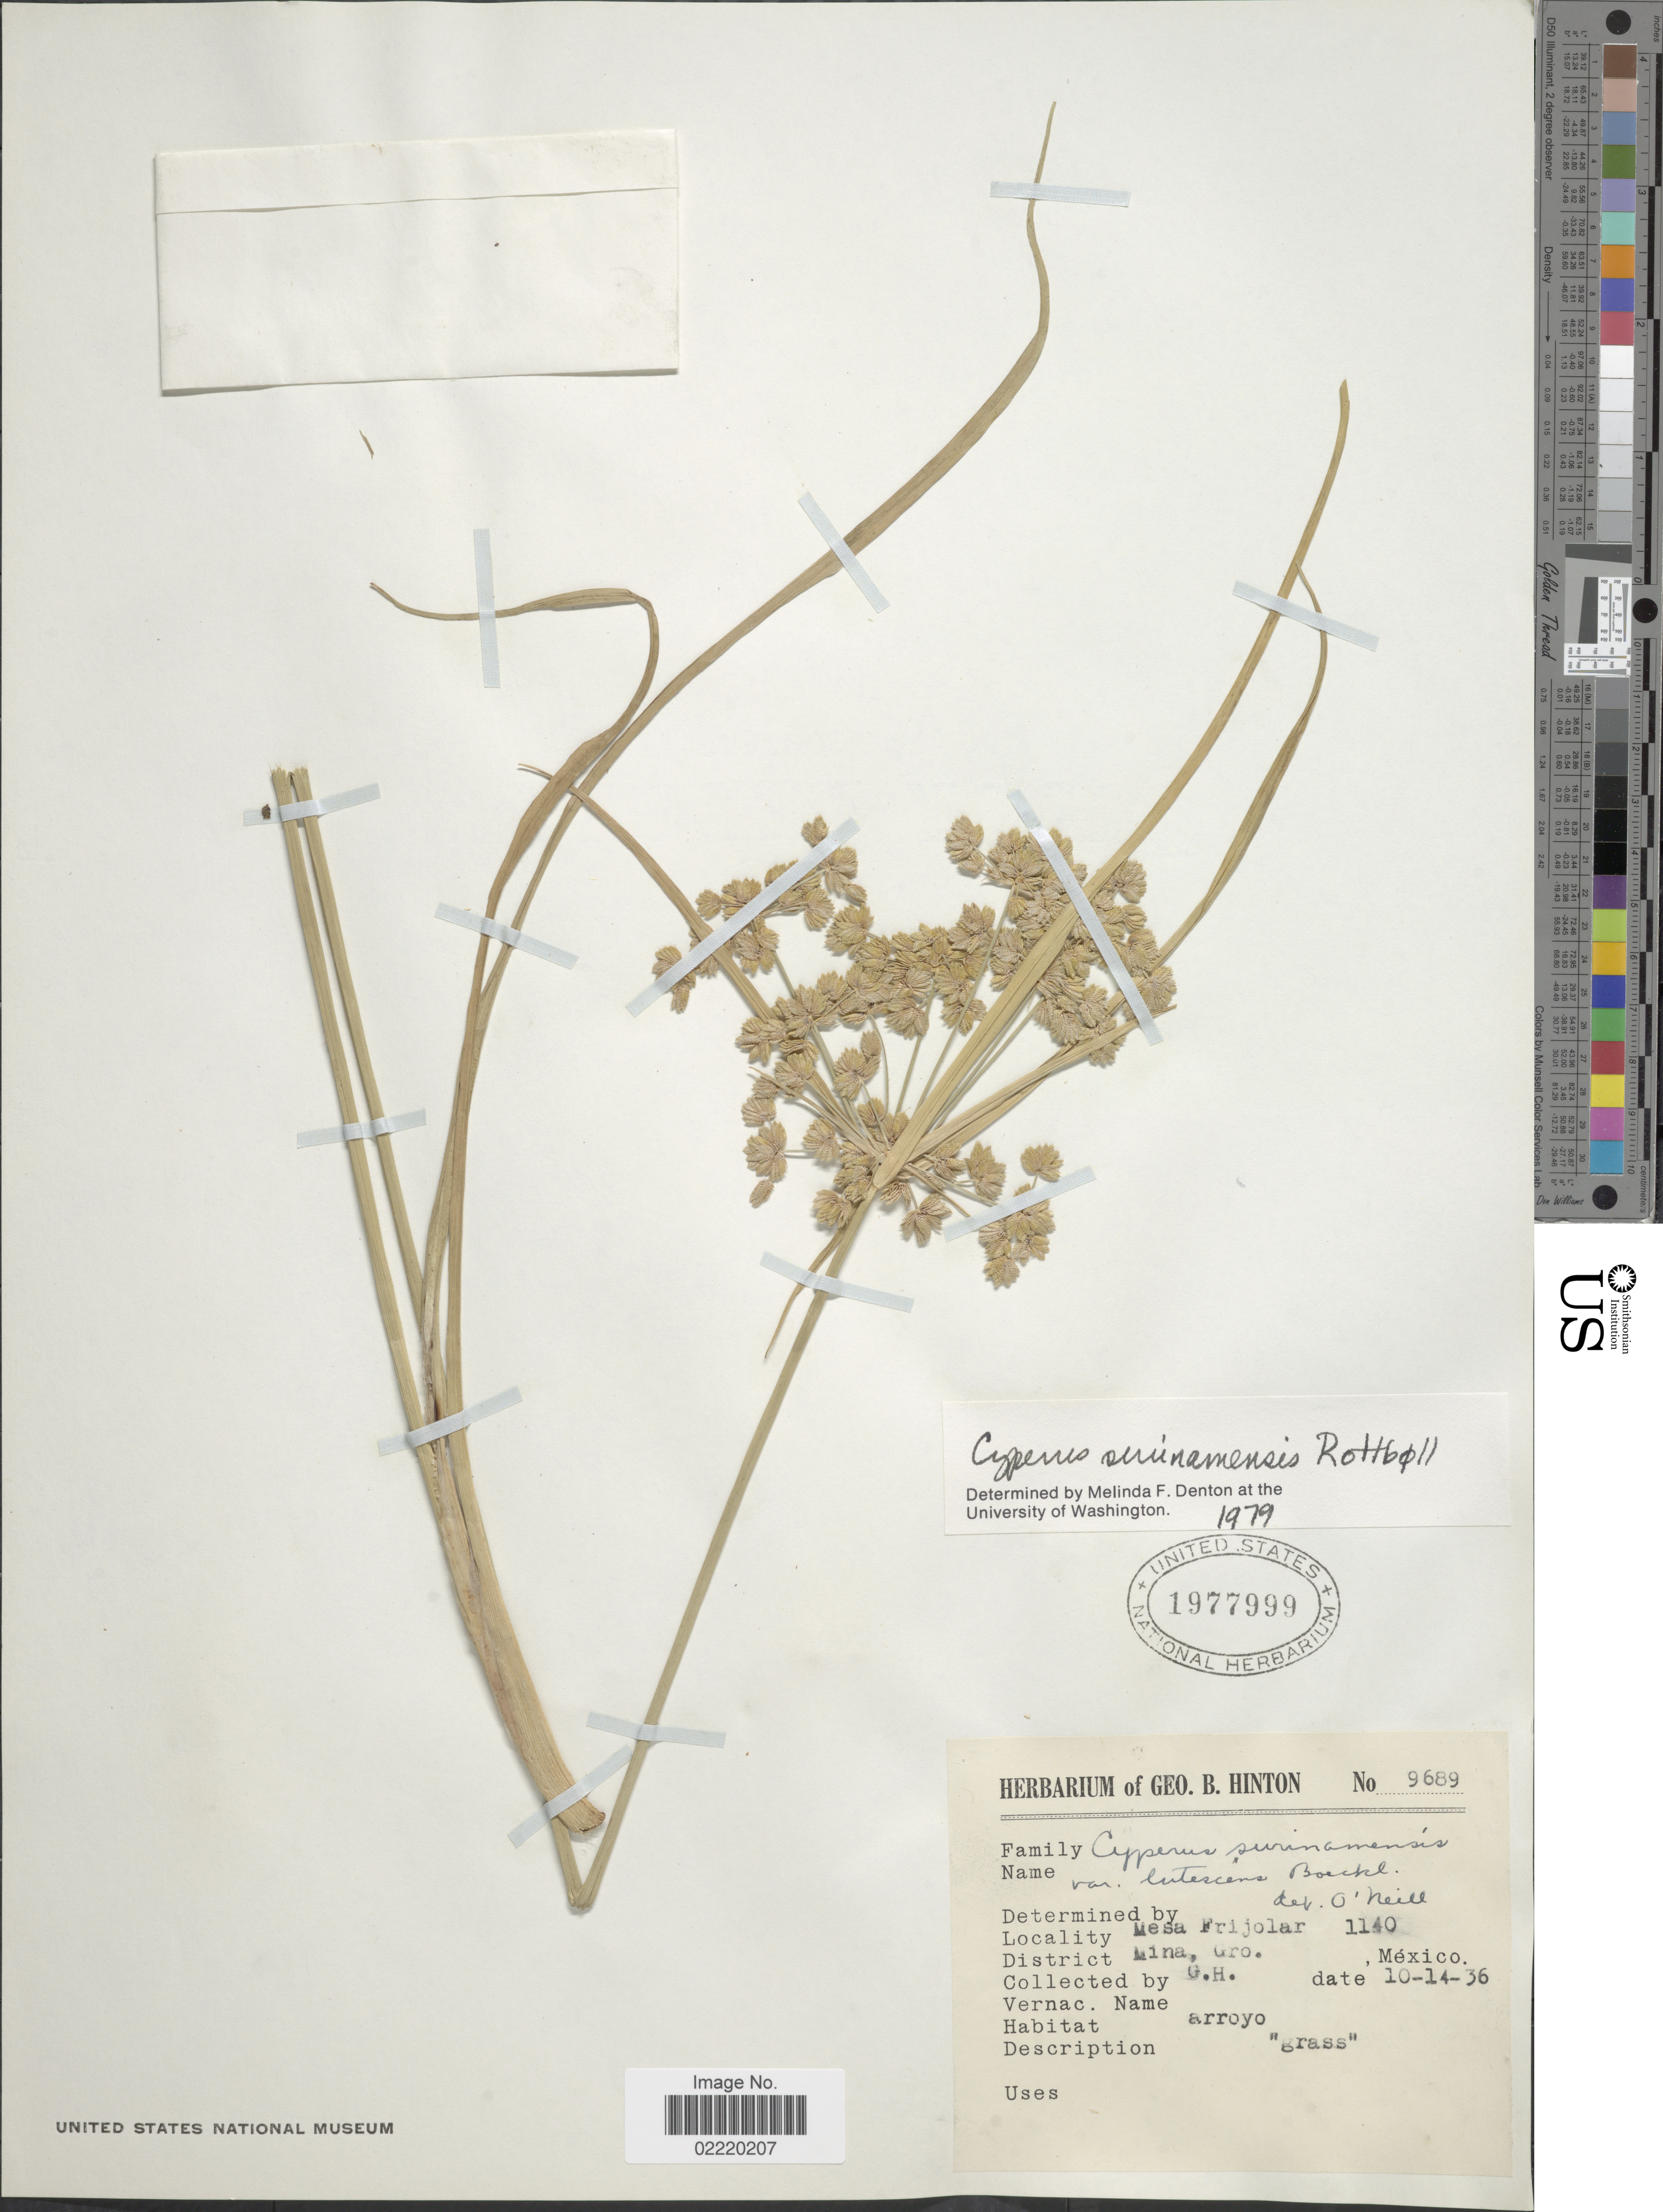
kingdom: Plantae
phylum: Tracheophyta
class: Liliopsida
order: Poales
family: Cyperaceae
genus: Cyperus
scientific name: Cyperus surinamensis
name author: Rottb.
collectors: G. B. Hinton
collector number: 9689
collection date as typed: Transcribed d/m/y: 14/10/36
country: Mexico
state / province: Guerrero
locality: Mesa Frijolar, District Mina.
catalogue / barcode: US 1977999